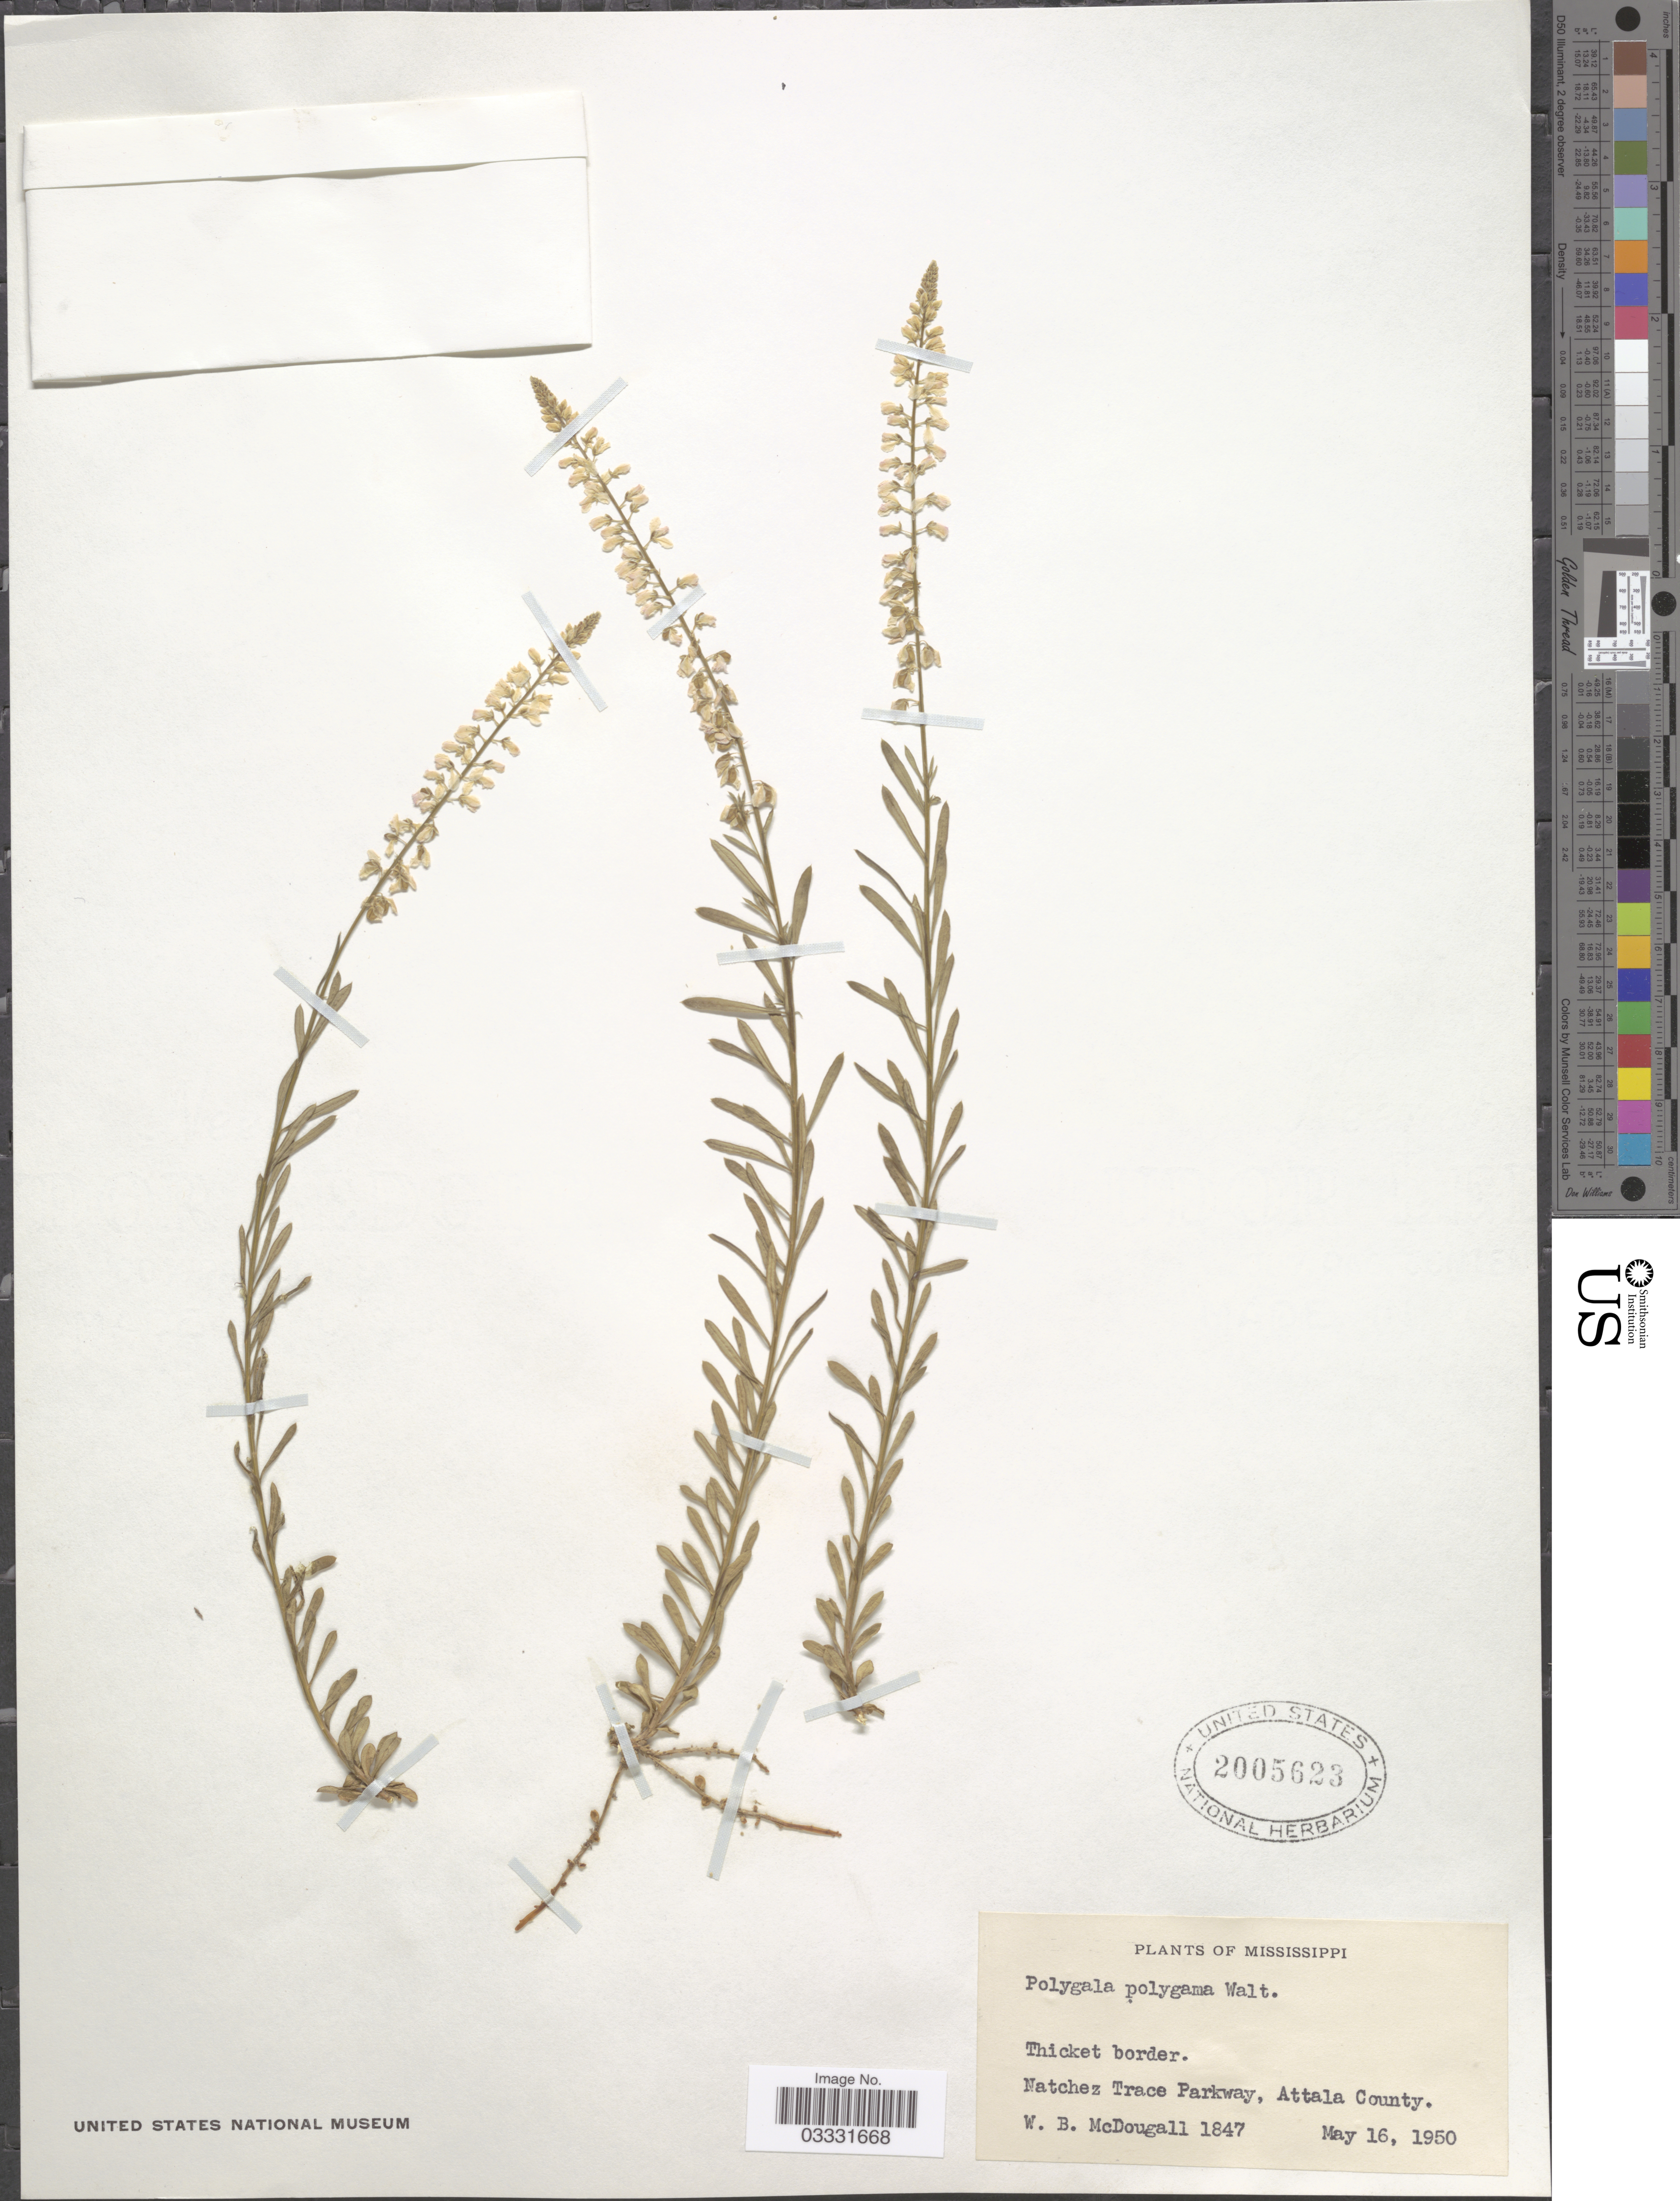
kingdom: Plantae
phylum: Tracheophyta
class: Magnoliopsida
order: Fabales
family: Polygalaceae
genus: Polygala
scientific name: Polygala polygama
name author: Walter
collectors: W. B. McDougall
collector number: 1847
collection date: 1950-05-16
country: United States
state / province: Mississippi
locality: Natchez Trace Parkway, Attala County.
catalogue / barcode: US 2005623